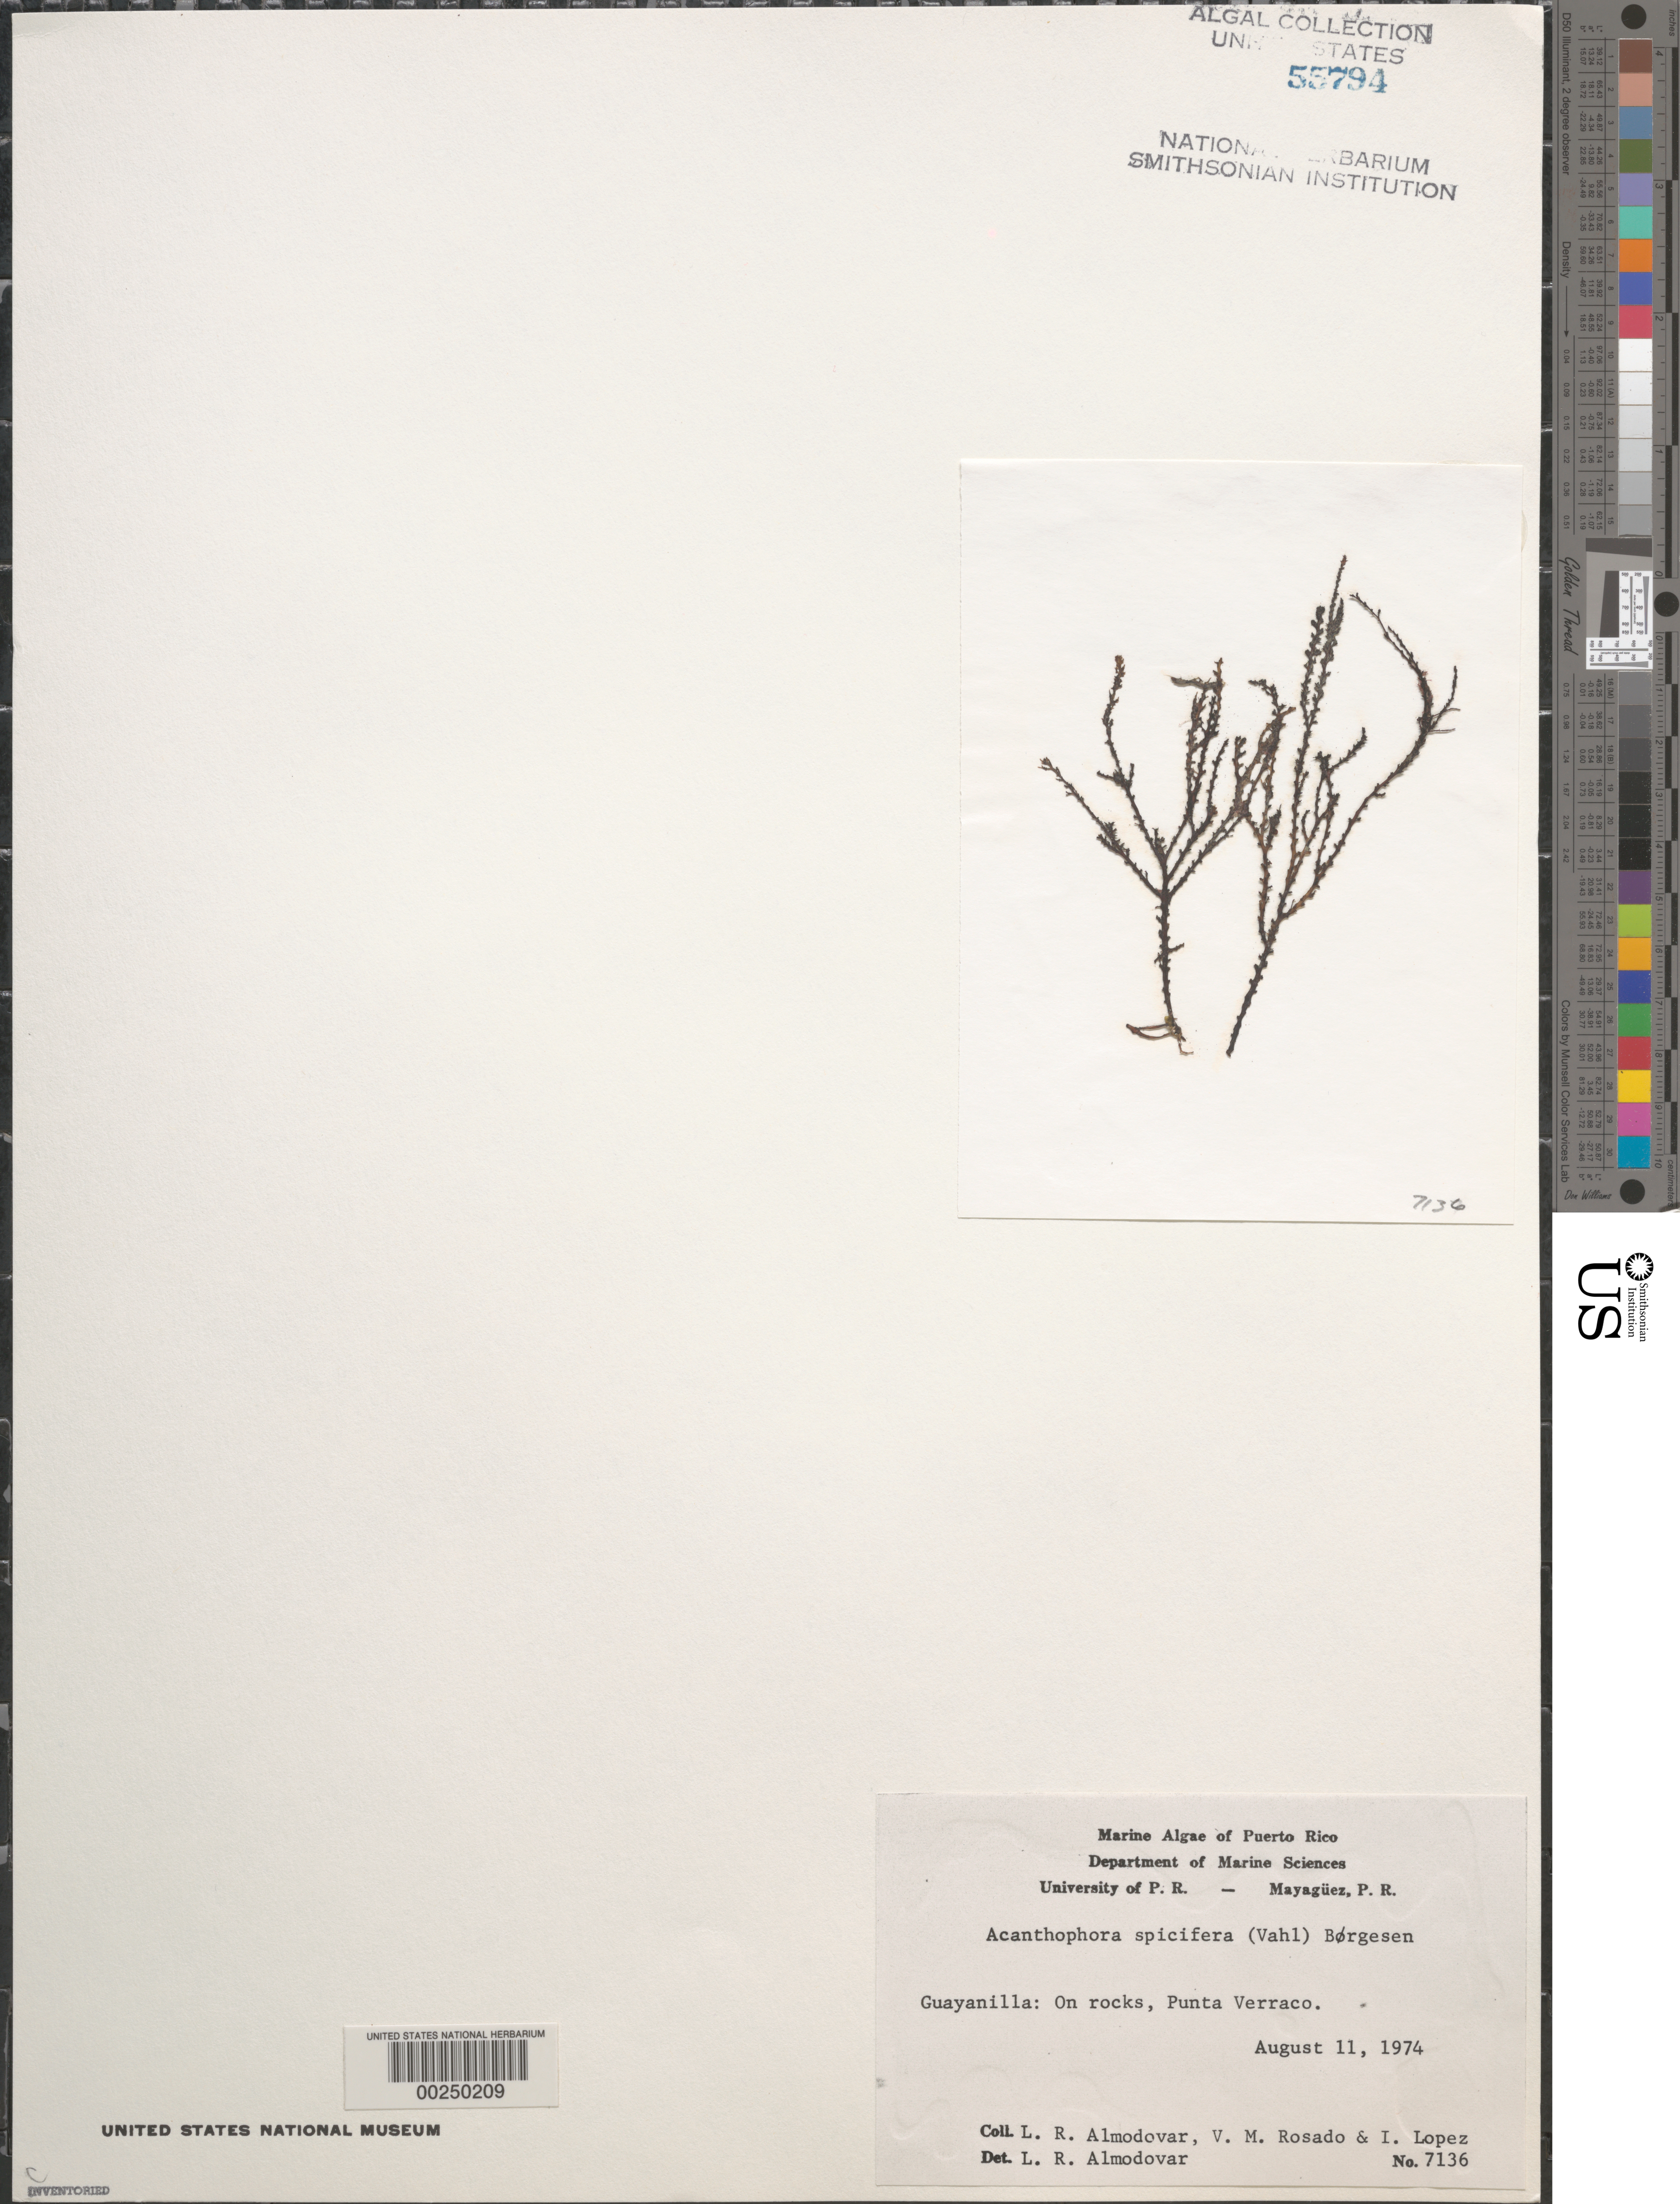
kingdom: Plantae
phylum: Rhodophyta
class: Florideophyceae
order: Ceramiales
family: Rhodomelaceae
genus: Acanthophora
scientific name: Acanthophora spicifera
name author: (Vahl) Børgesen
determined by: Almodovar, L. R.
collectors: L. Almodovar, V. Rosado & I. Lopéz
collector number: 7136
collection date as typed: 11 Aug 1974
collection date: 1974-08-11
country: Puerto Rico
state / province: Guayanilla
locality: Punta verraco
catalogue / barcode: US 55794